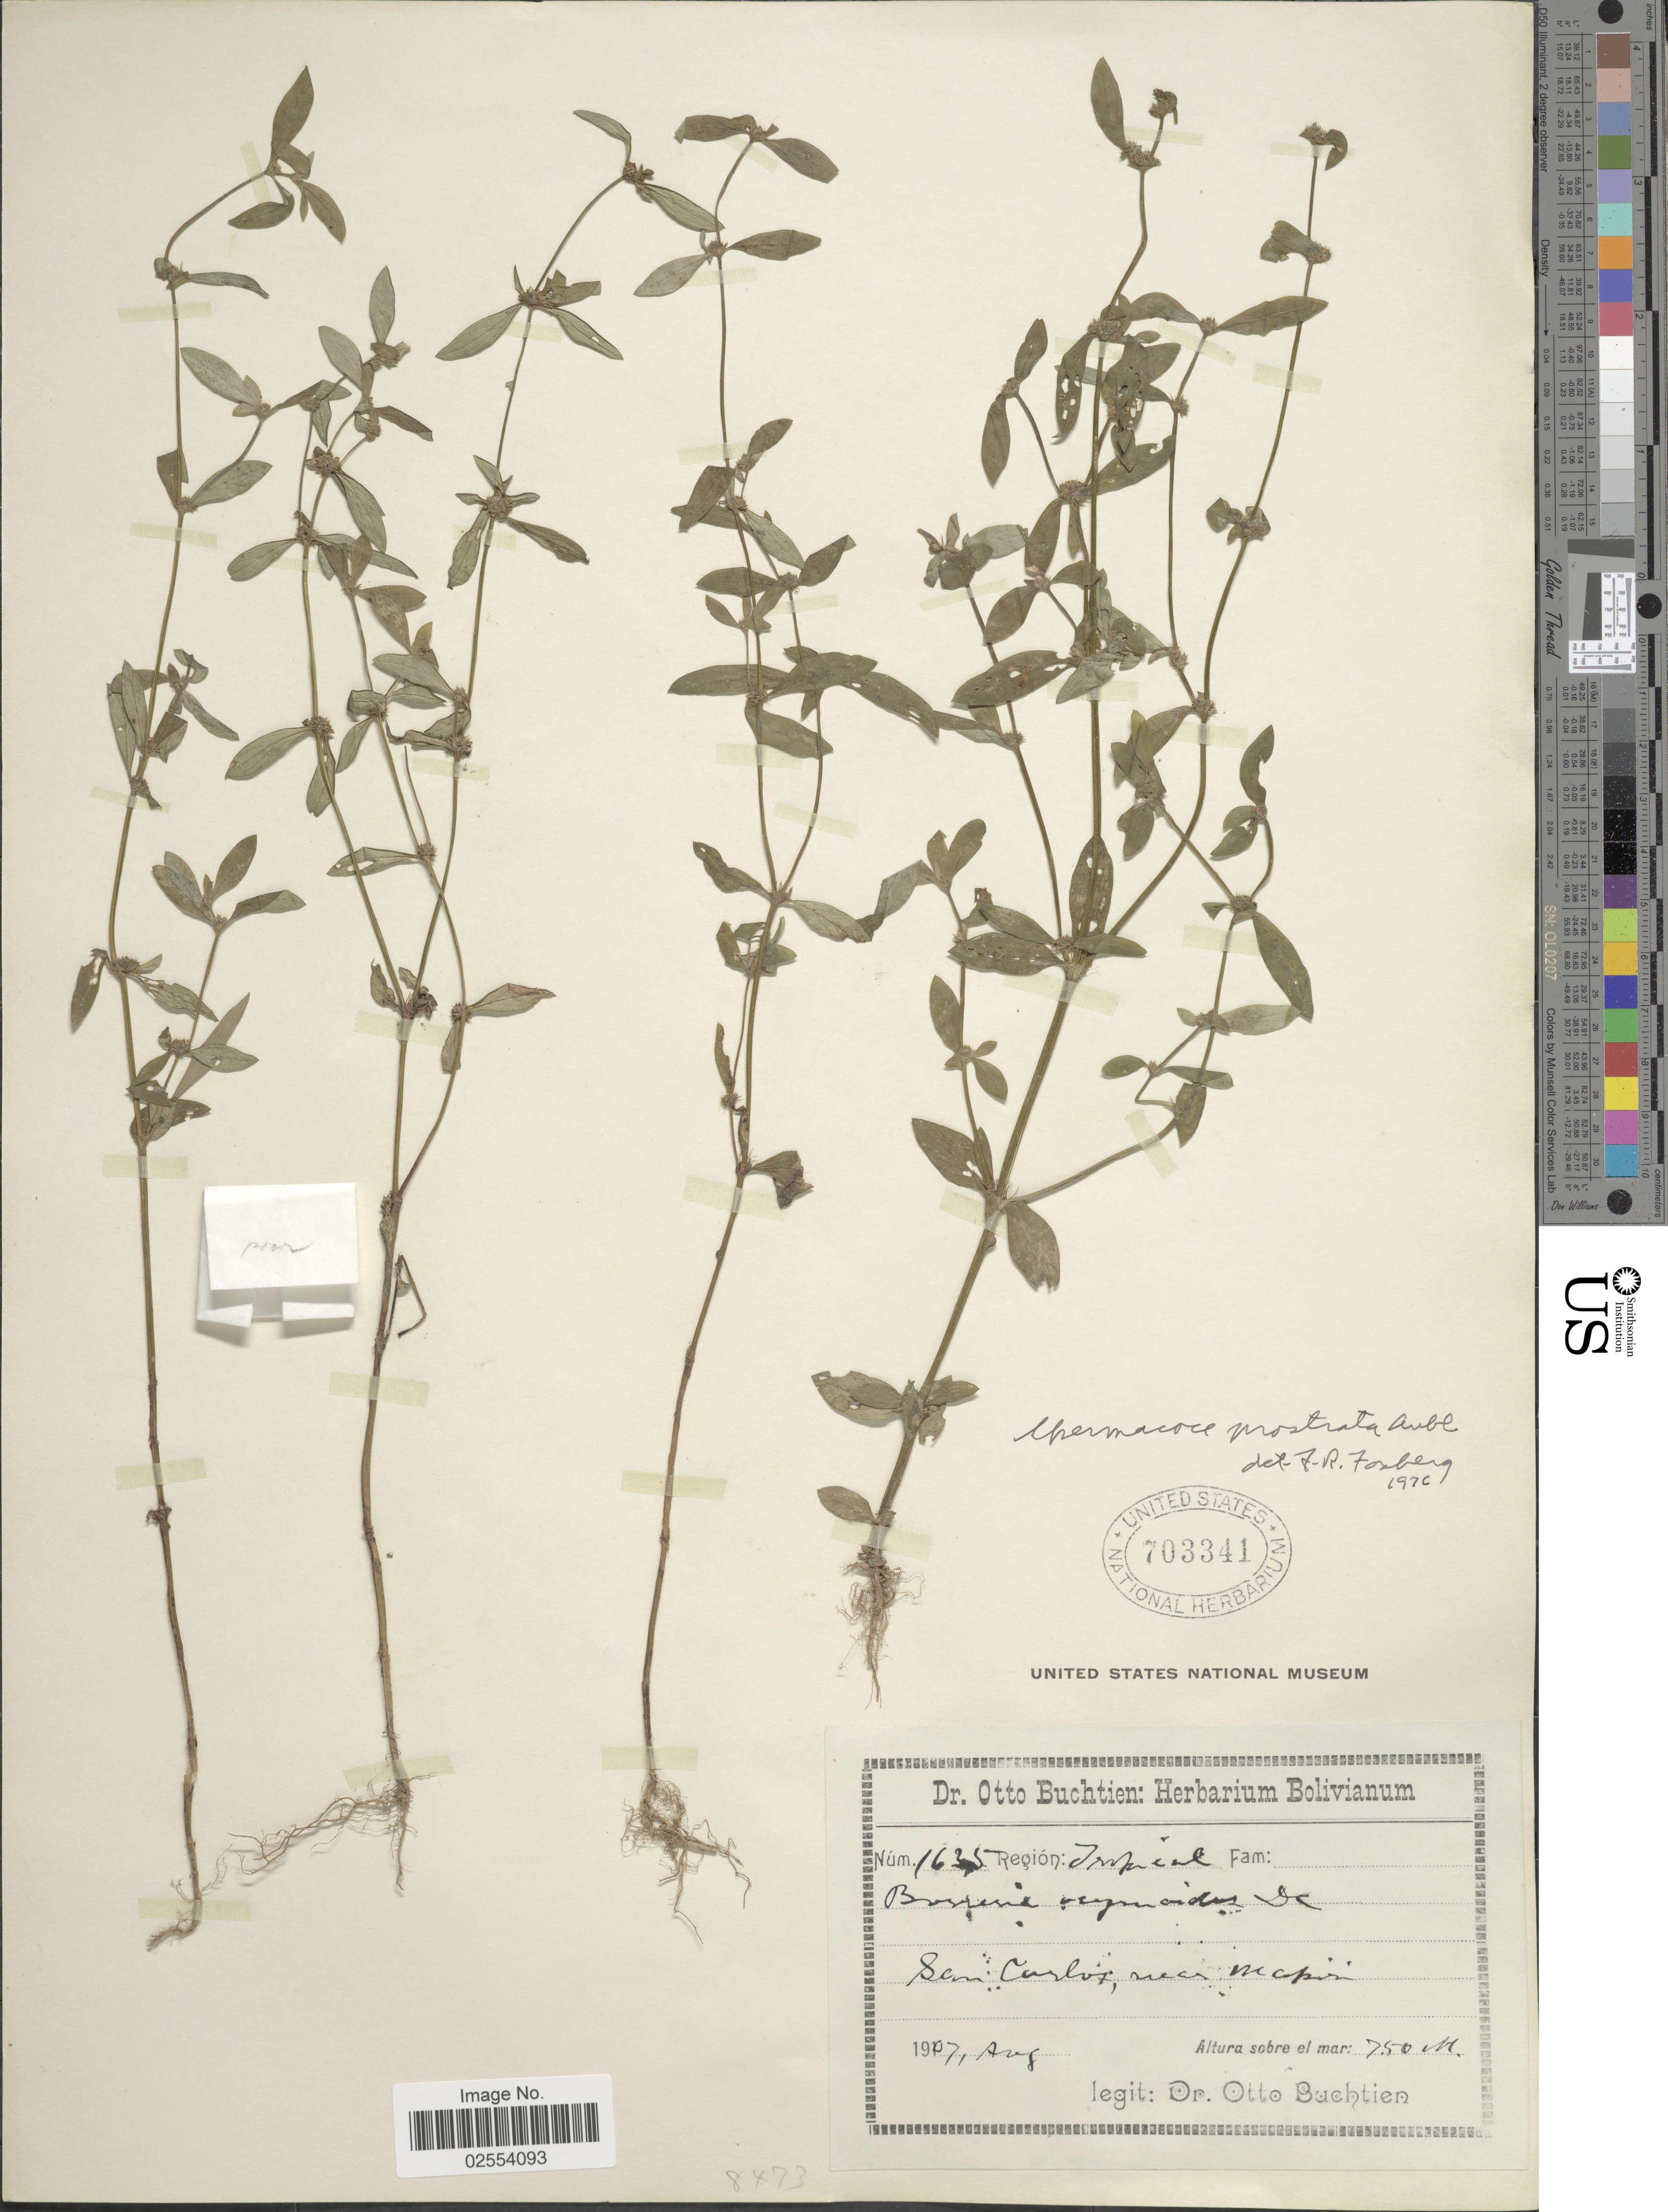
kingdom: Plantae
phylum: Tracheophyta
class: Magnoliopsida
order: Gentianales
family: Rubiaceae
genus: Spermacoce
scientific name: Spermacoce prostrata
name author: Aubl.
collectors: O. Buchtien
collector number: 1635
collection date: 1907-08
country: Bolivia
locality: San Carlos, near Mapiri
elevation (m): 750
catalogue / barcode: US 703341